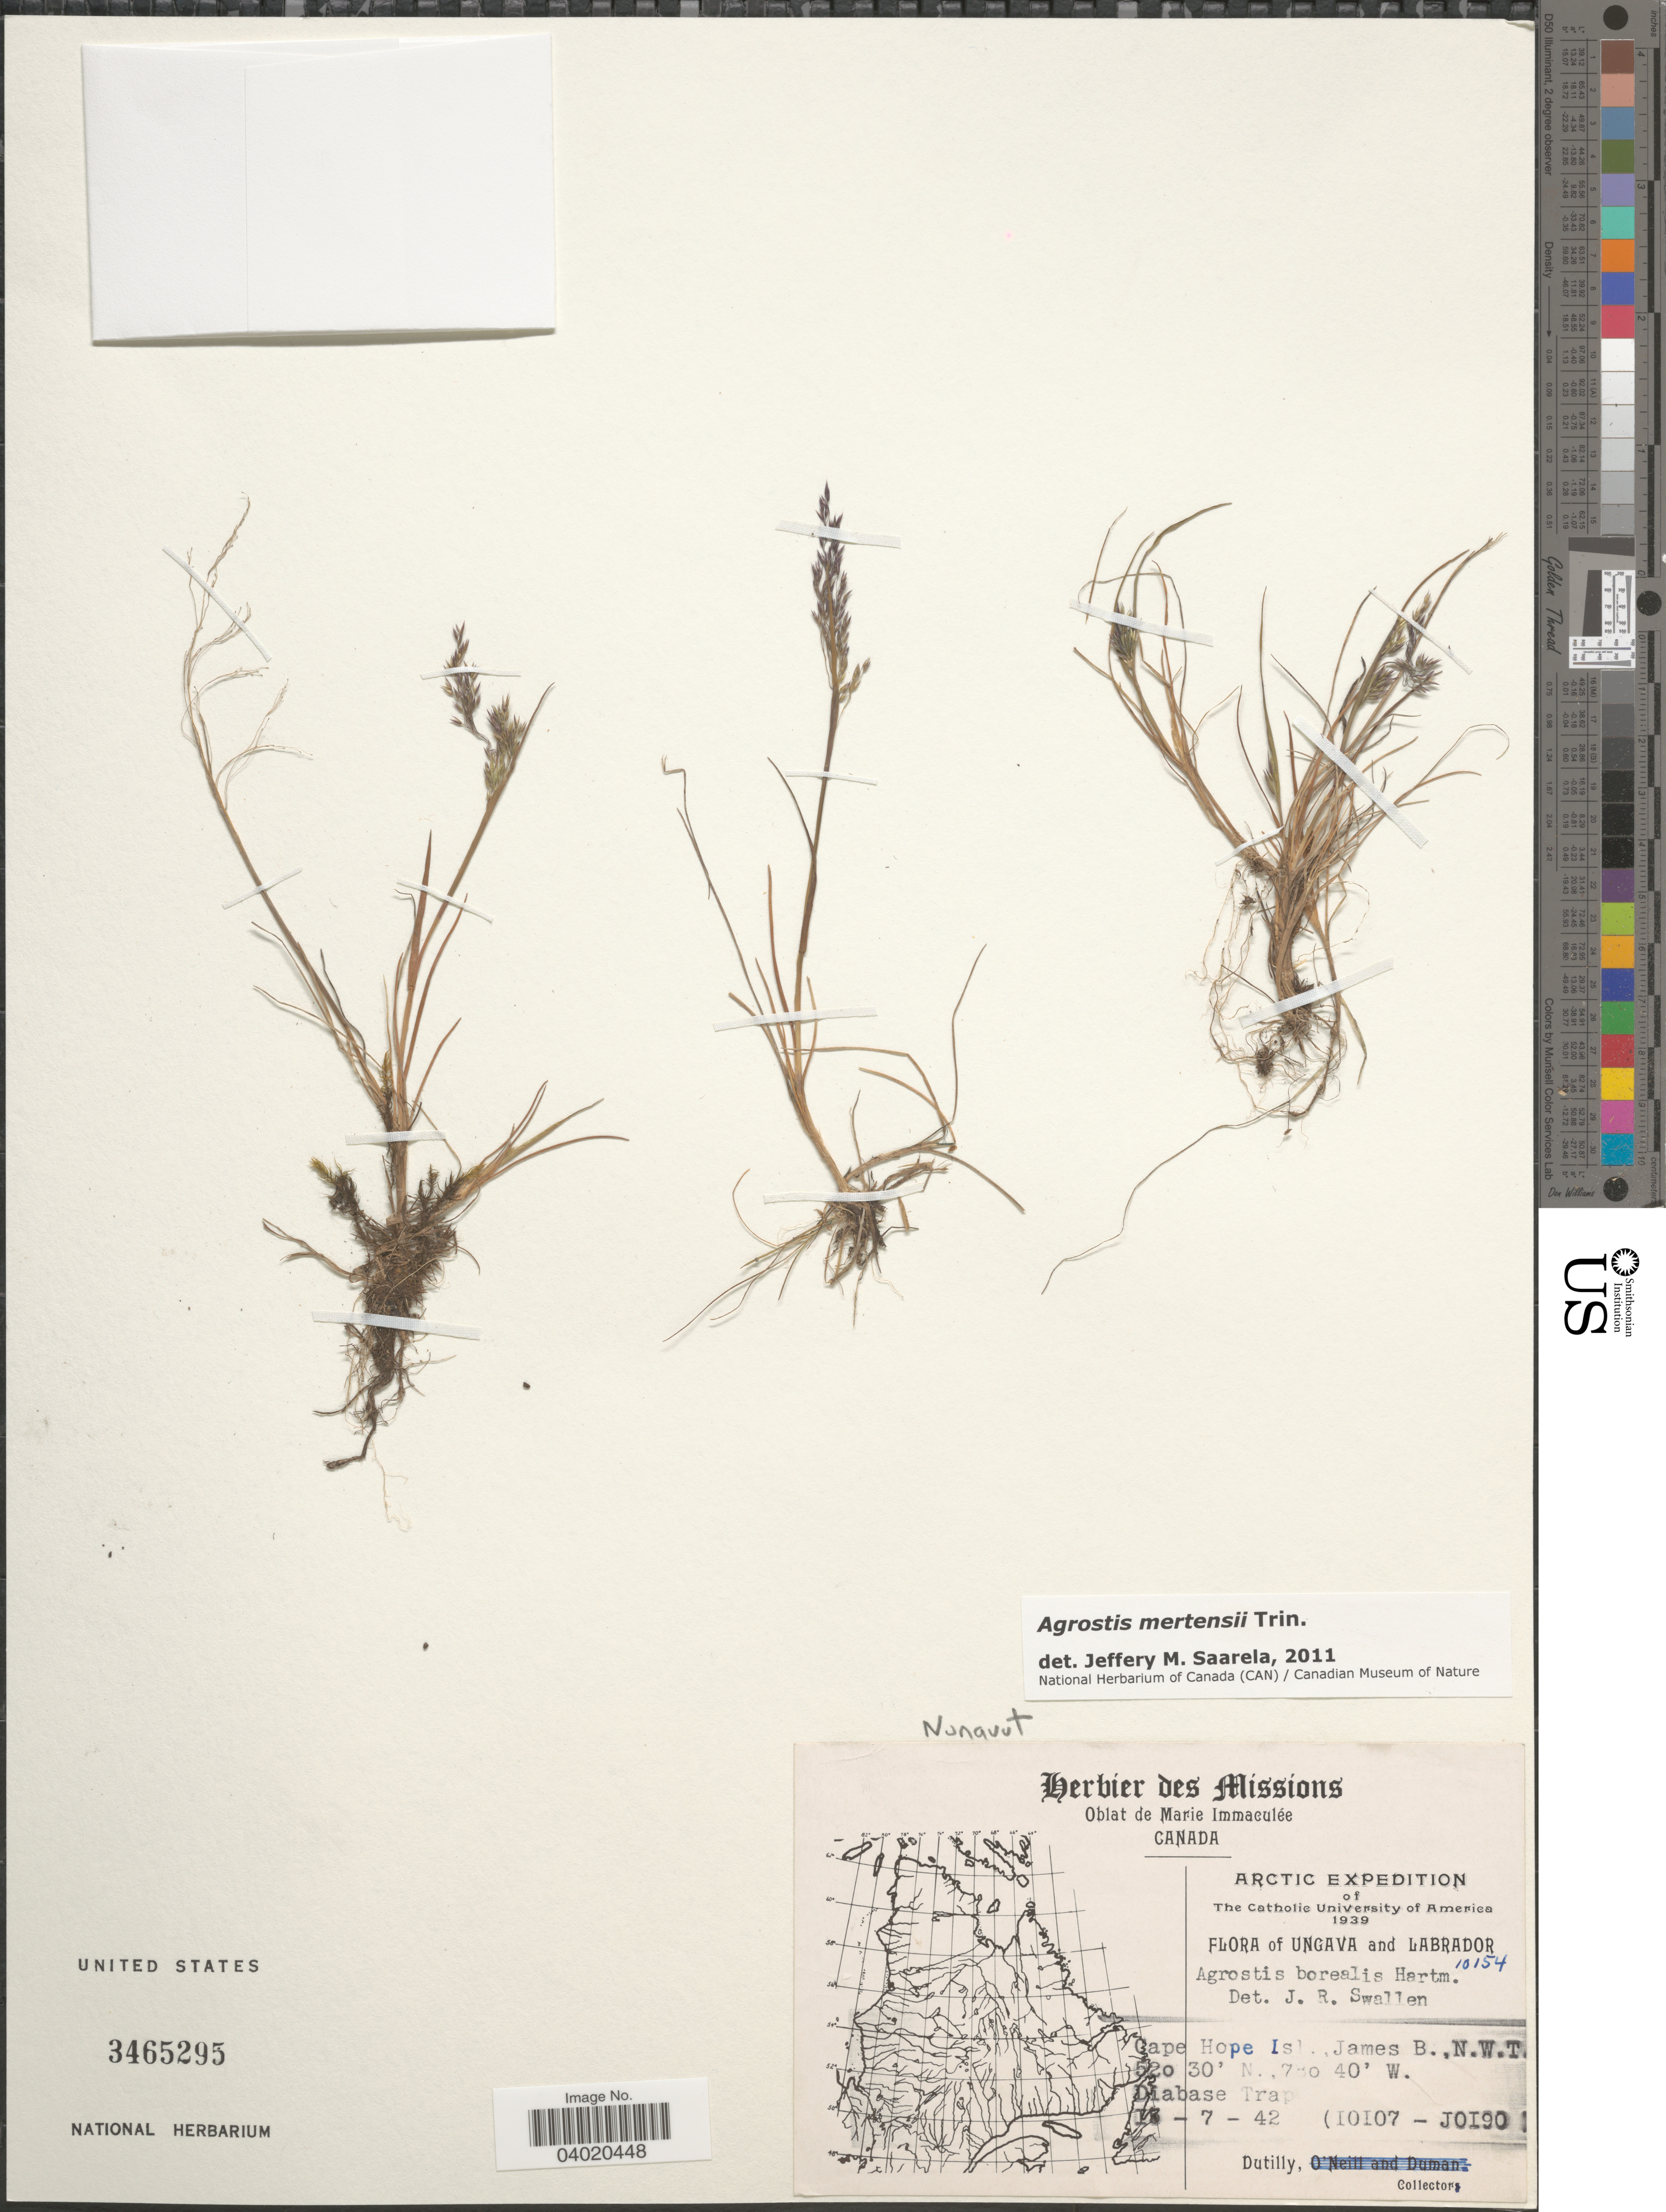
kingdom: Plantae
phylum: Tracheophyta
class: Liliopsida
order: Poales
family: Poaceae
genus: Agrostis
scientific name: Agrostis mertensii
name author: Trin.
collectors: -. Dutilly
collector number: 10154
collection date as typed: Transcribed d/m/y: 17/7/42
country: Canada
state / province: Northwest Territories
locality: Ungava and Labrador. Gape Hope Island., James B. Diabase Trap.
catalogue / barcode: US 3465295